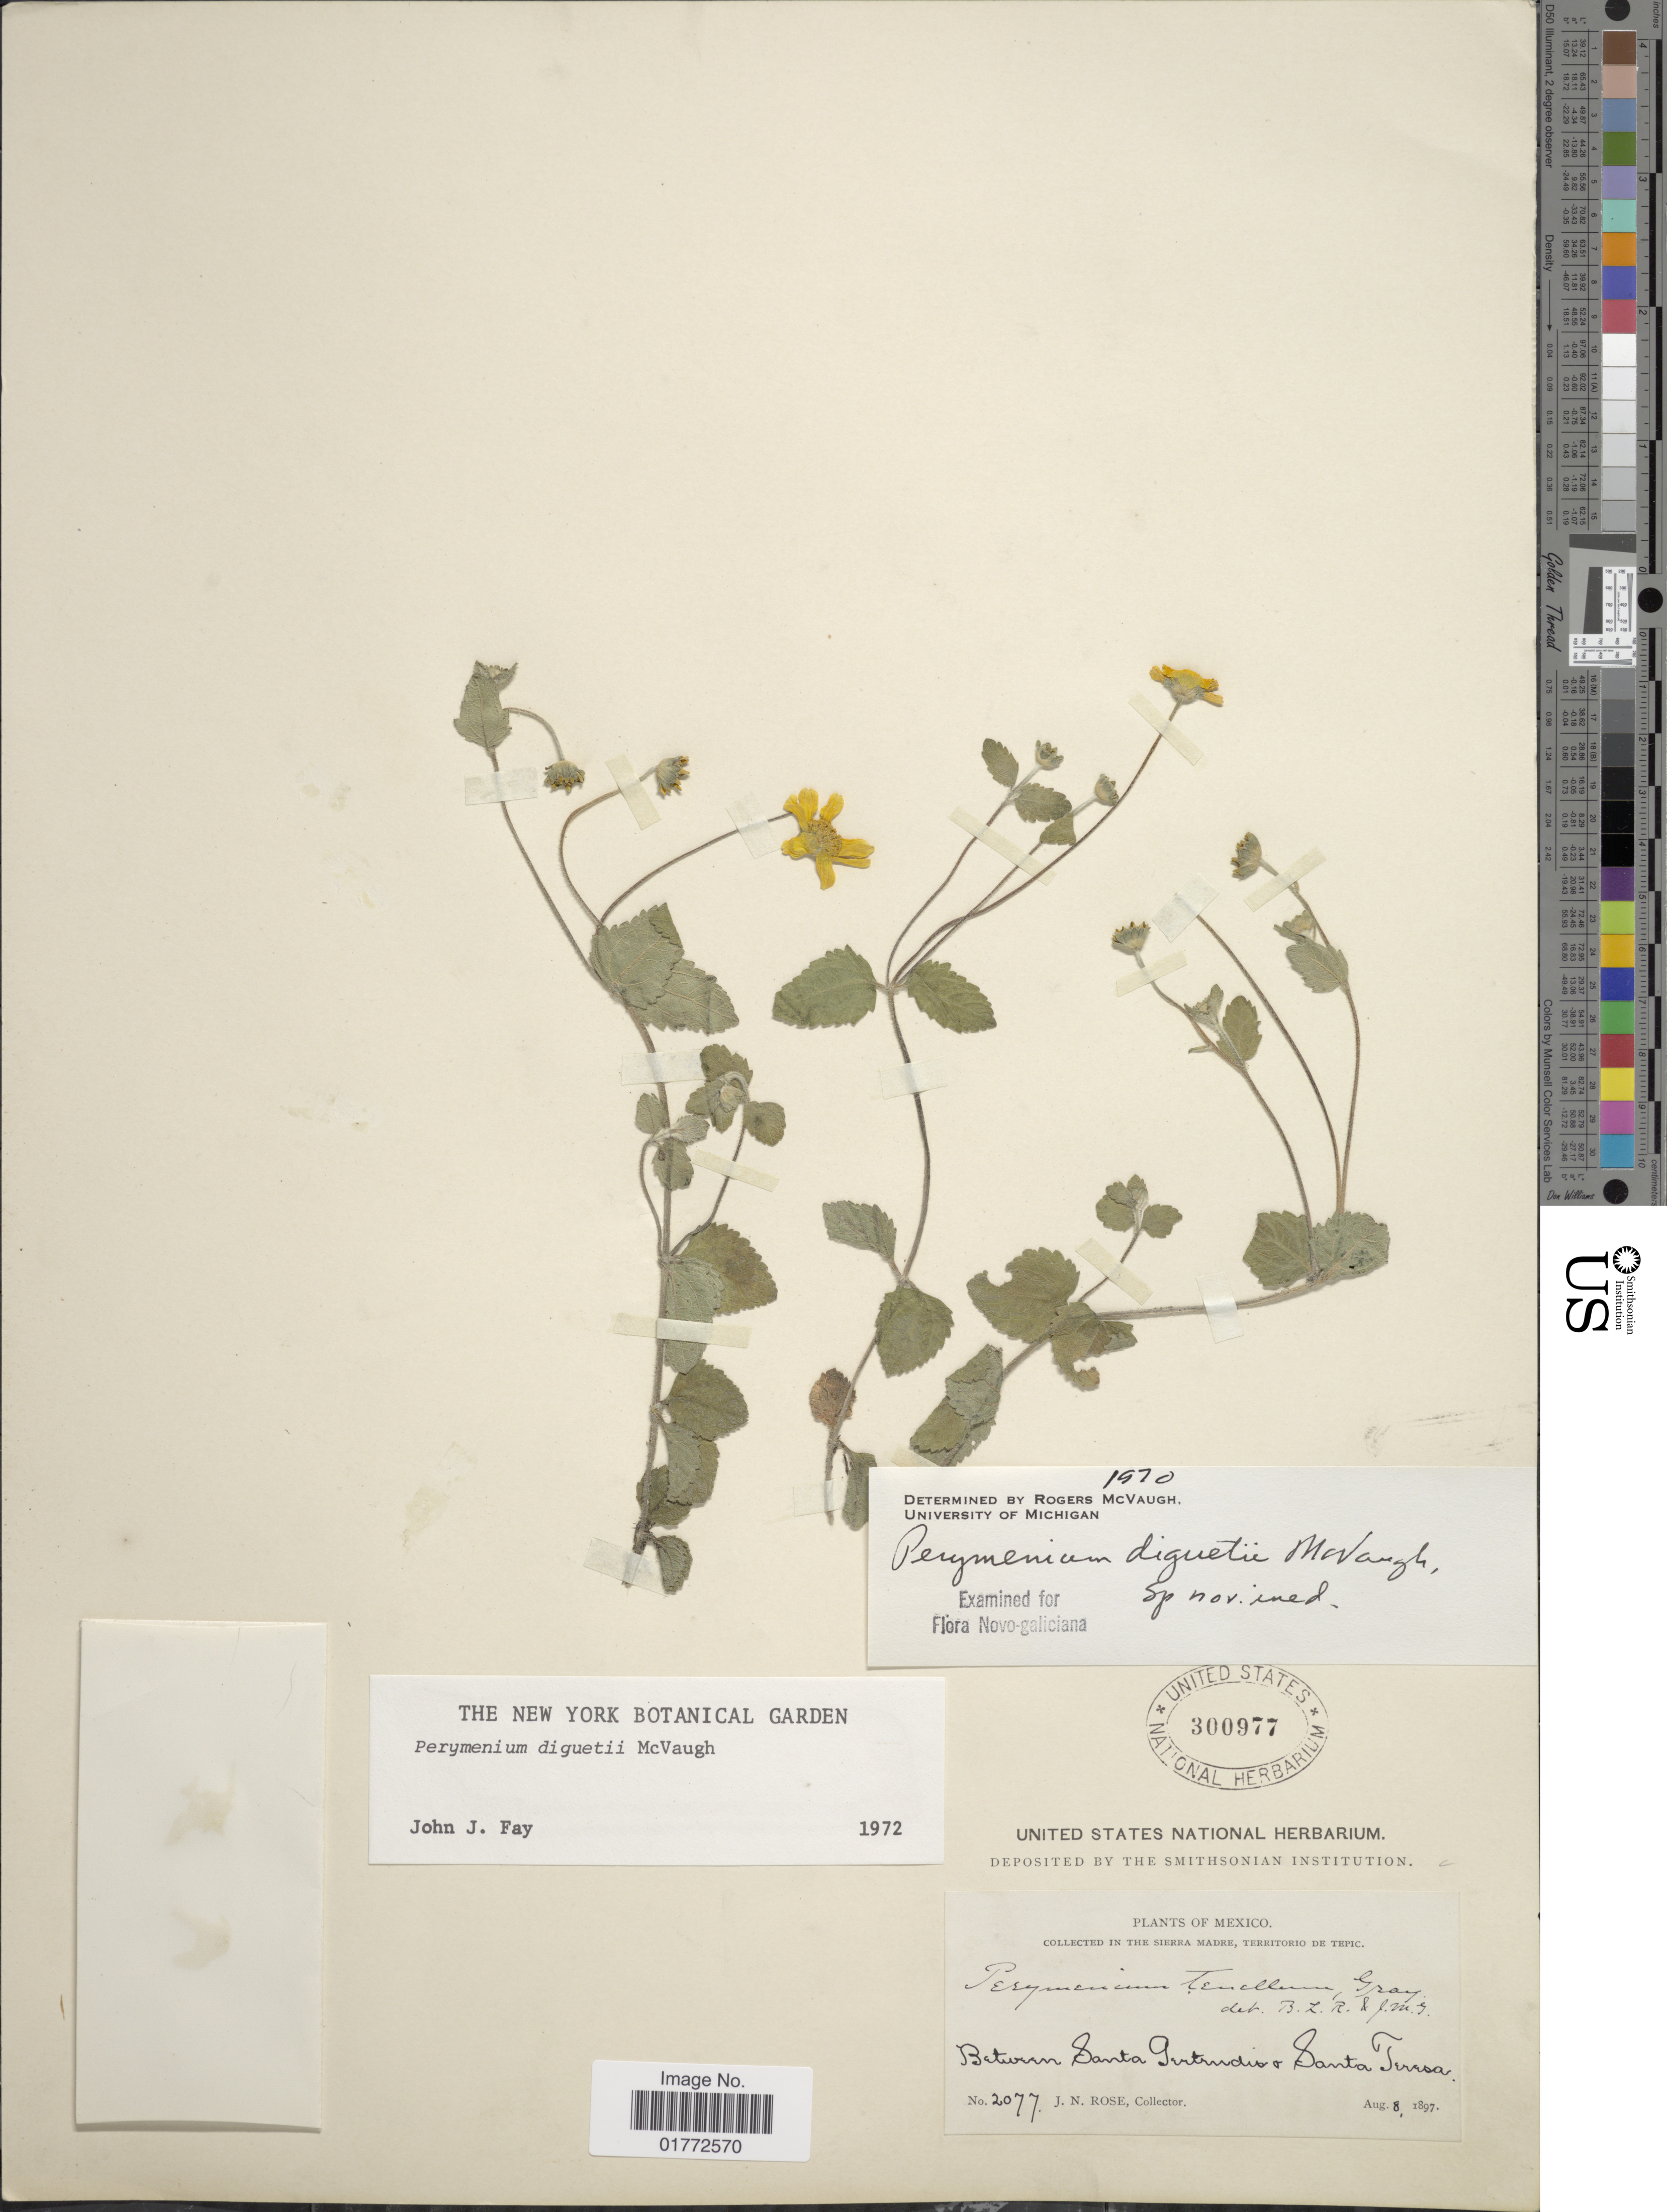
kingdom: Plantae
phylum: Tracheophyta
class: Magnoliopsida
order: Asterales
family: Asteraceae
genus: Perymenium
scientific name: Perymenium dignetii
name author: McVaugh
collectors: J. N. Rose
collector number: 2077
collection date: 1897-08-08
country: Mexico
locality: The Sierra Madre, Territorio de Tepic, between Santa Gertrudis & Santa Teresa.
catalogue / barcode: US 300977